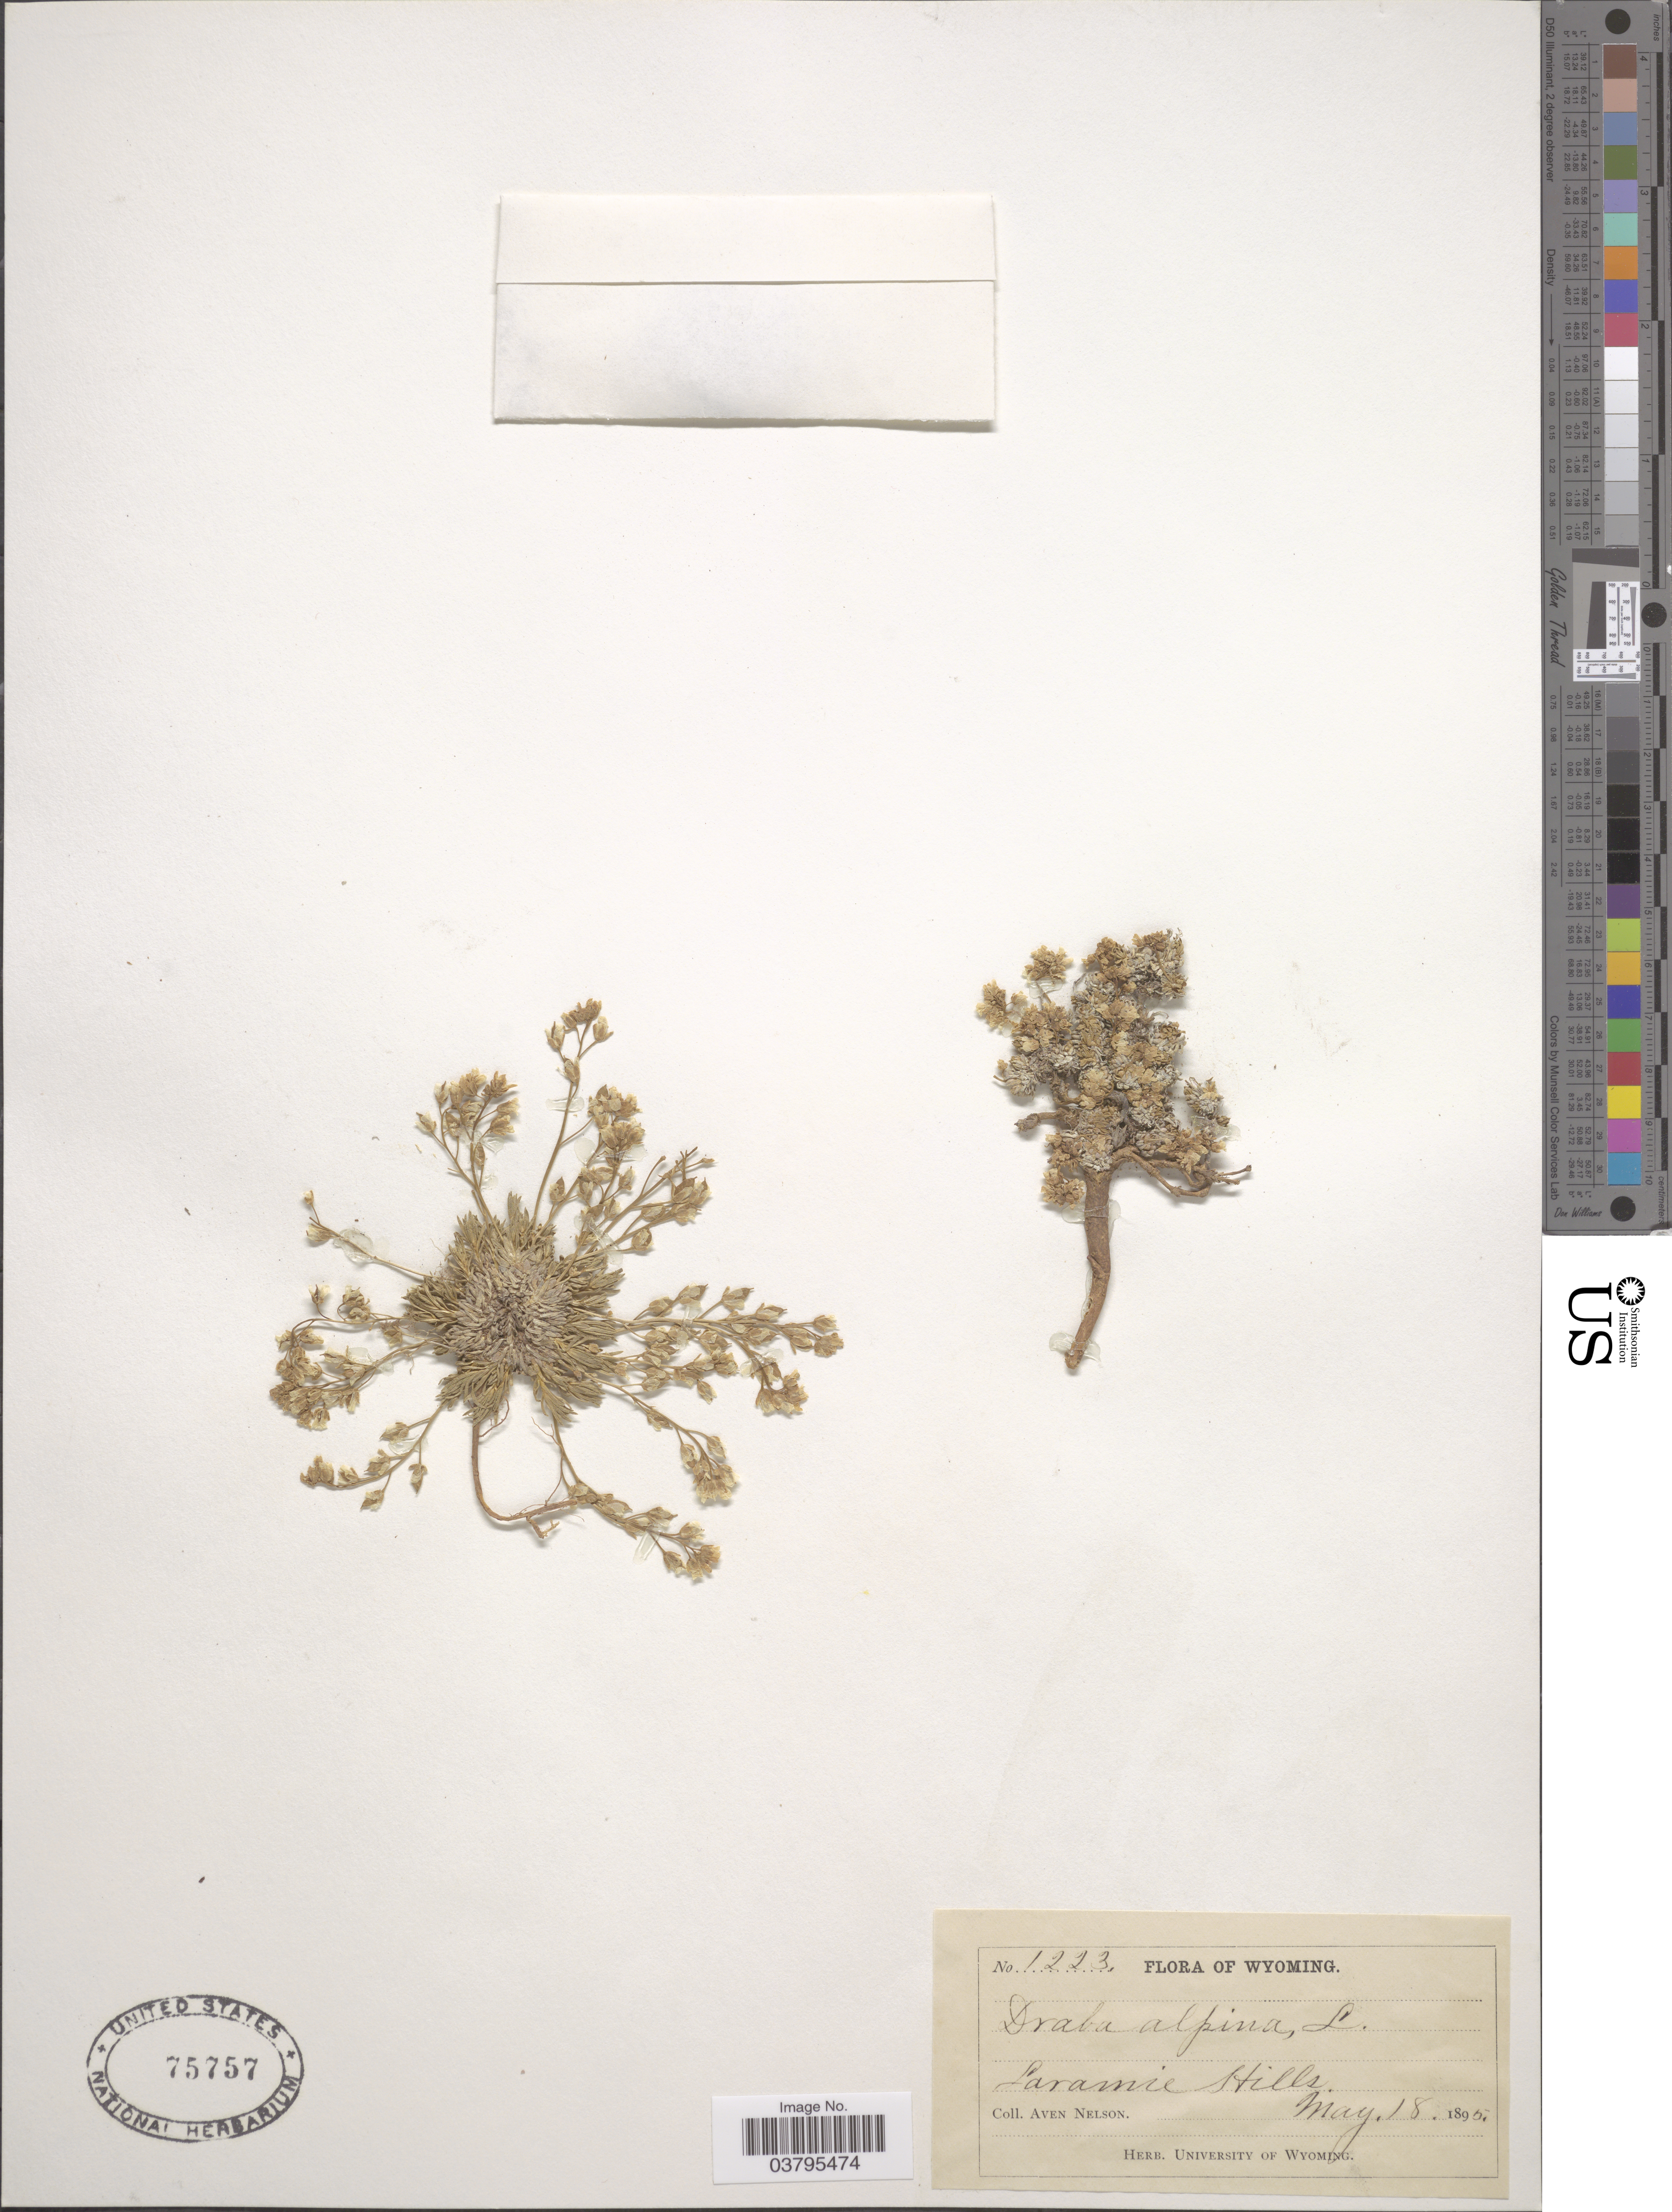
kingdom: Plantae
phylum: Tracheophyta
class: Magnoliopsida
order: Brassicales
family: Brassicaceae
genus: Draba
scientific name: Draba alpina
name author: L.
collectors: A. Nelson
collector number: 1223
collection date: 1895-05-18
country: United States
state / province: Wyoming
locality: Laramie Hills.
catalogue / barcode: US 75757